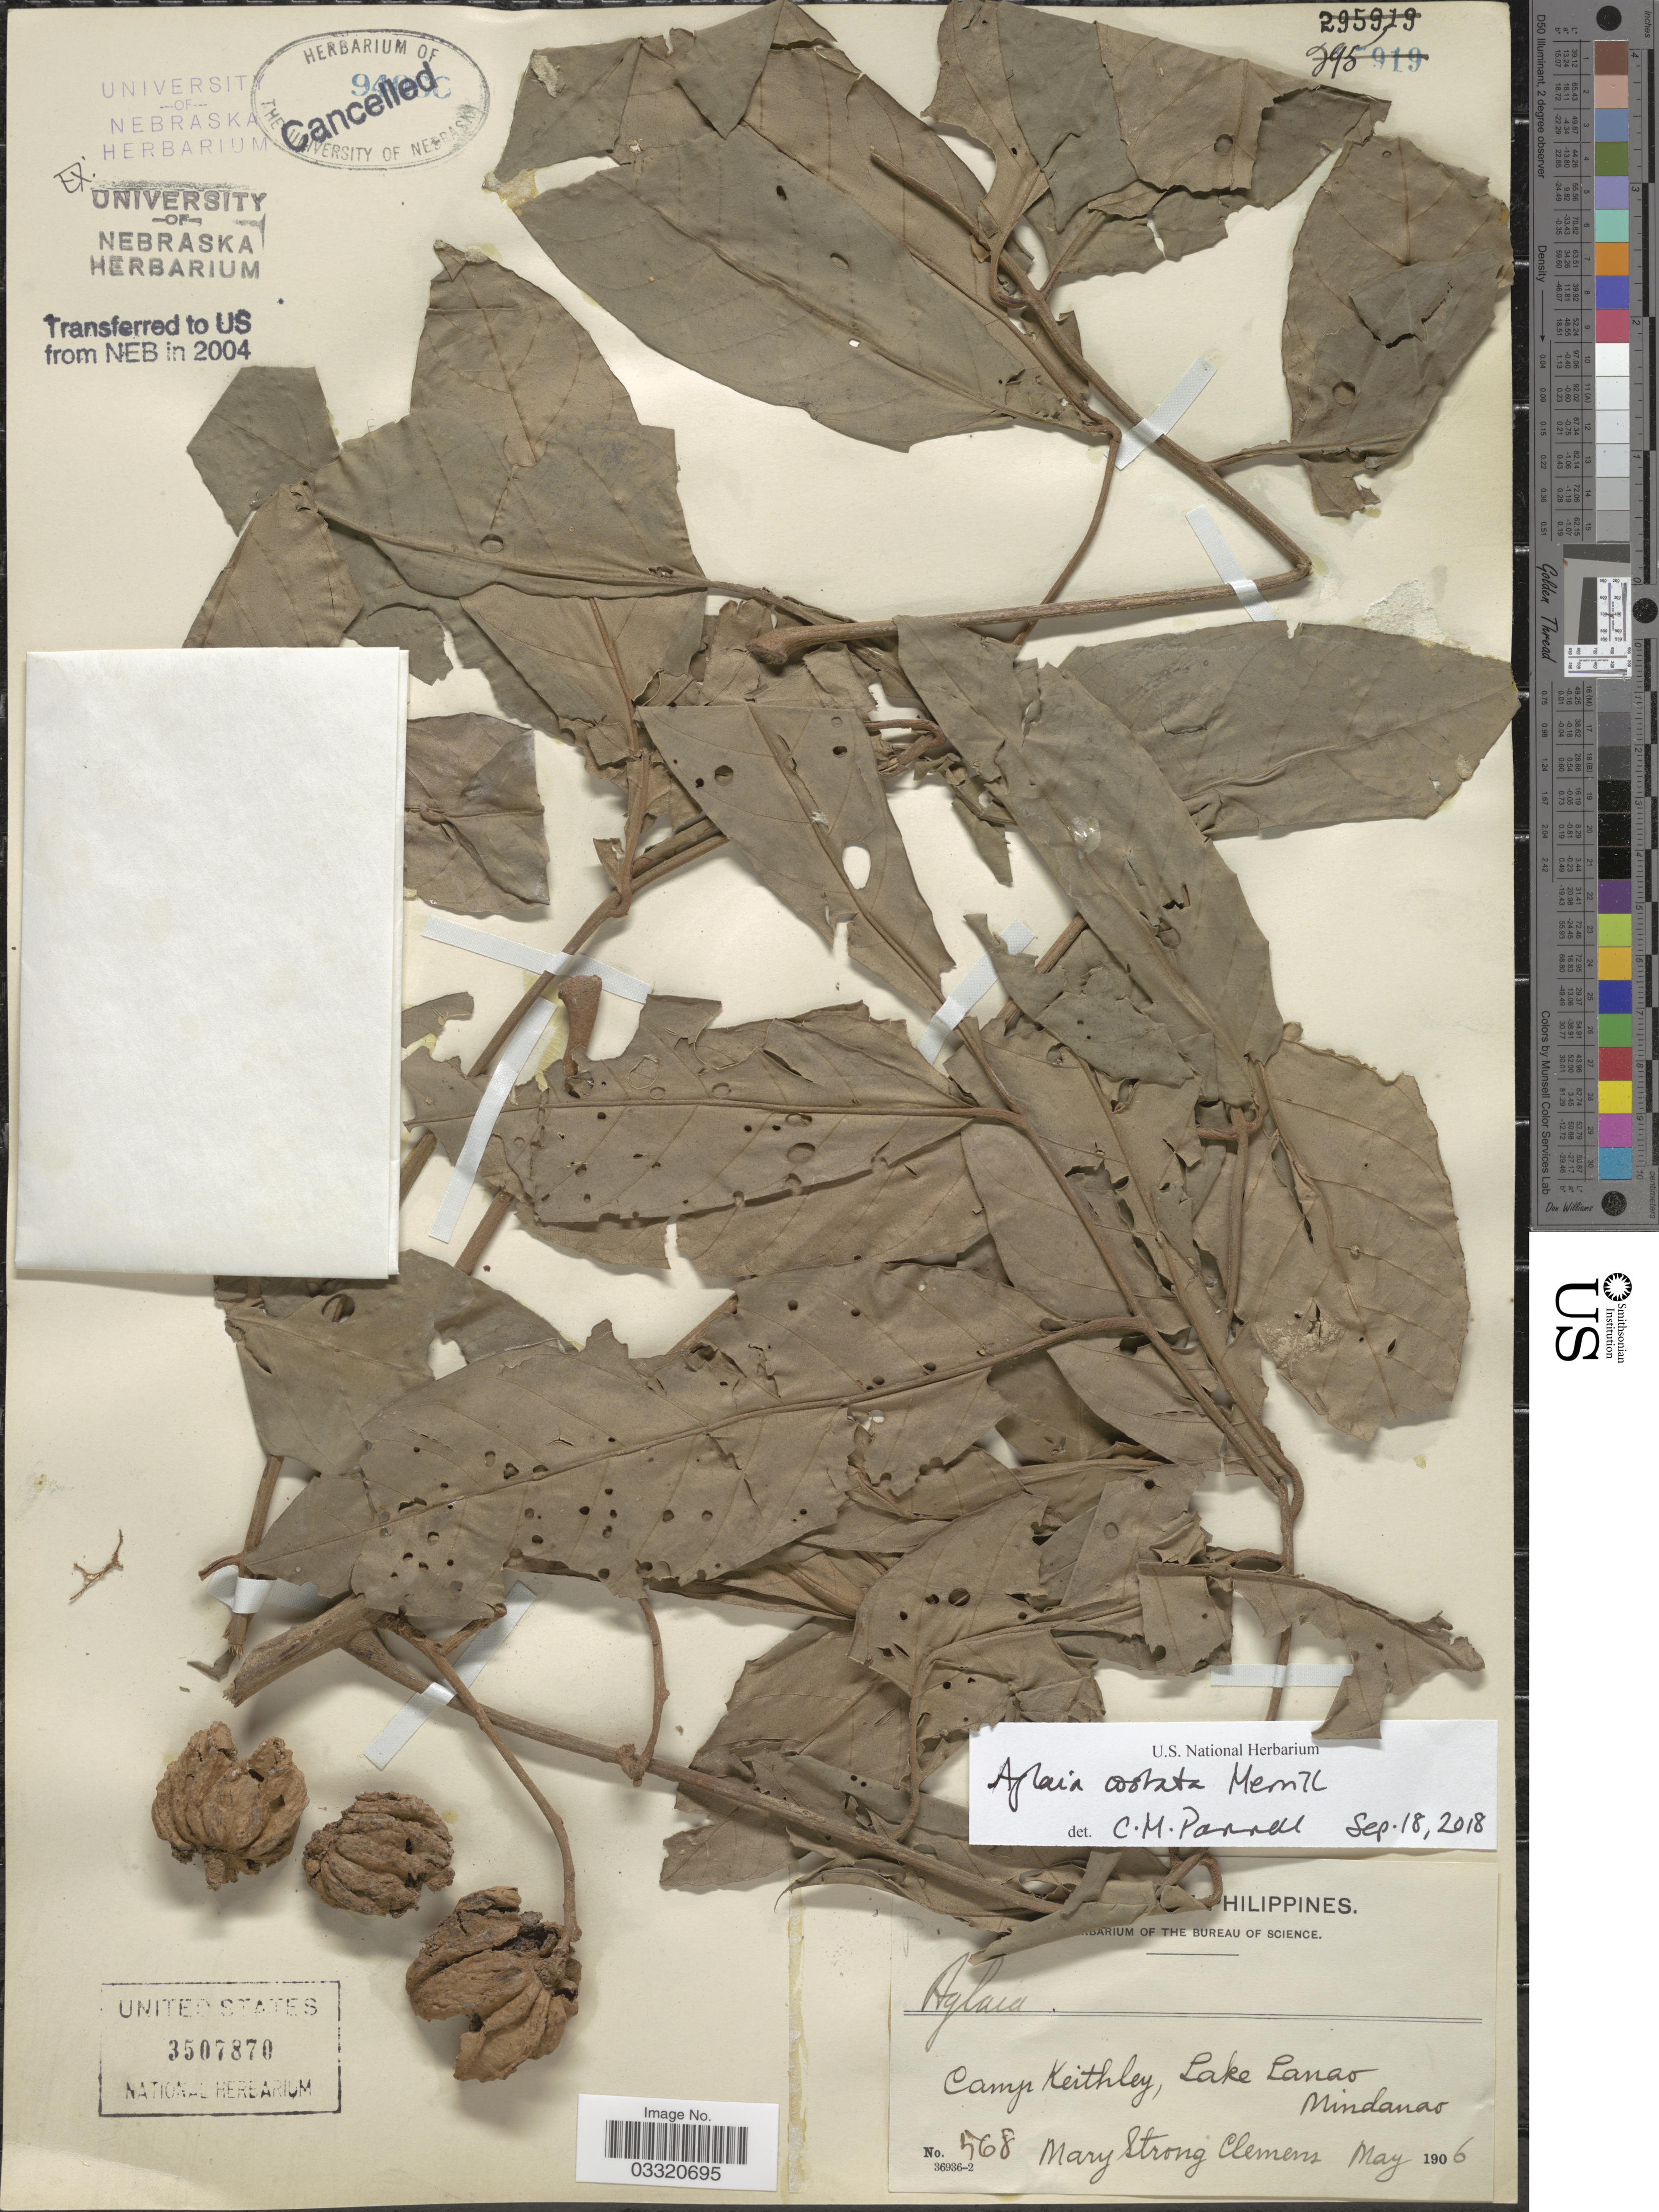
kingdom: Plantae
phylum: Tracheophyta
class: Magnoliopsida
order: Sapindales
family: Meliaceae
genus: Aglaia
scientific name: Aglaia costata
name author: Merr.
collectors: M. S. Clemens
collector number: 568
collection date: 1906-05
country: Philippines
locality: Camp Keithley, Lake Lanao, Mindanao.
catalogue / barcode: US 3507870